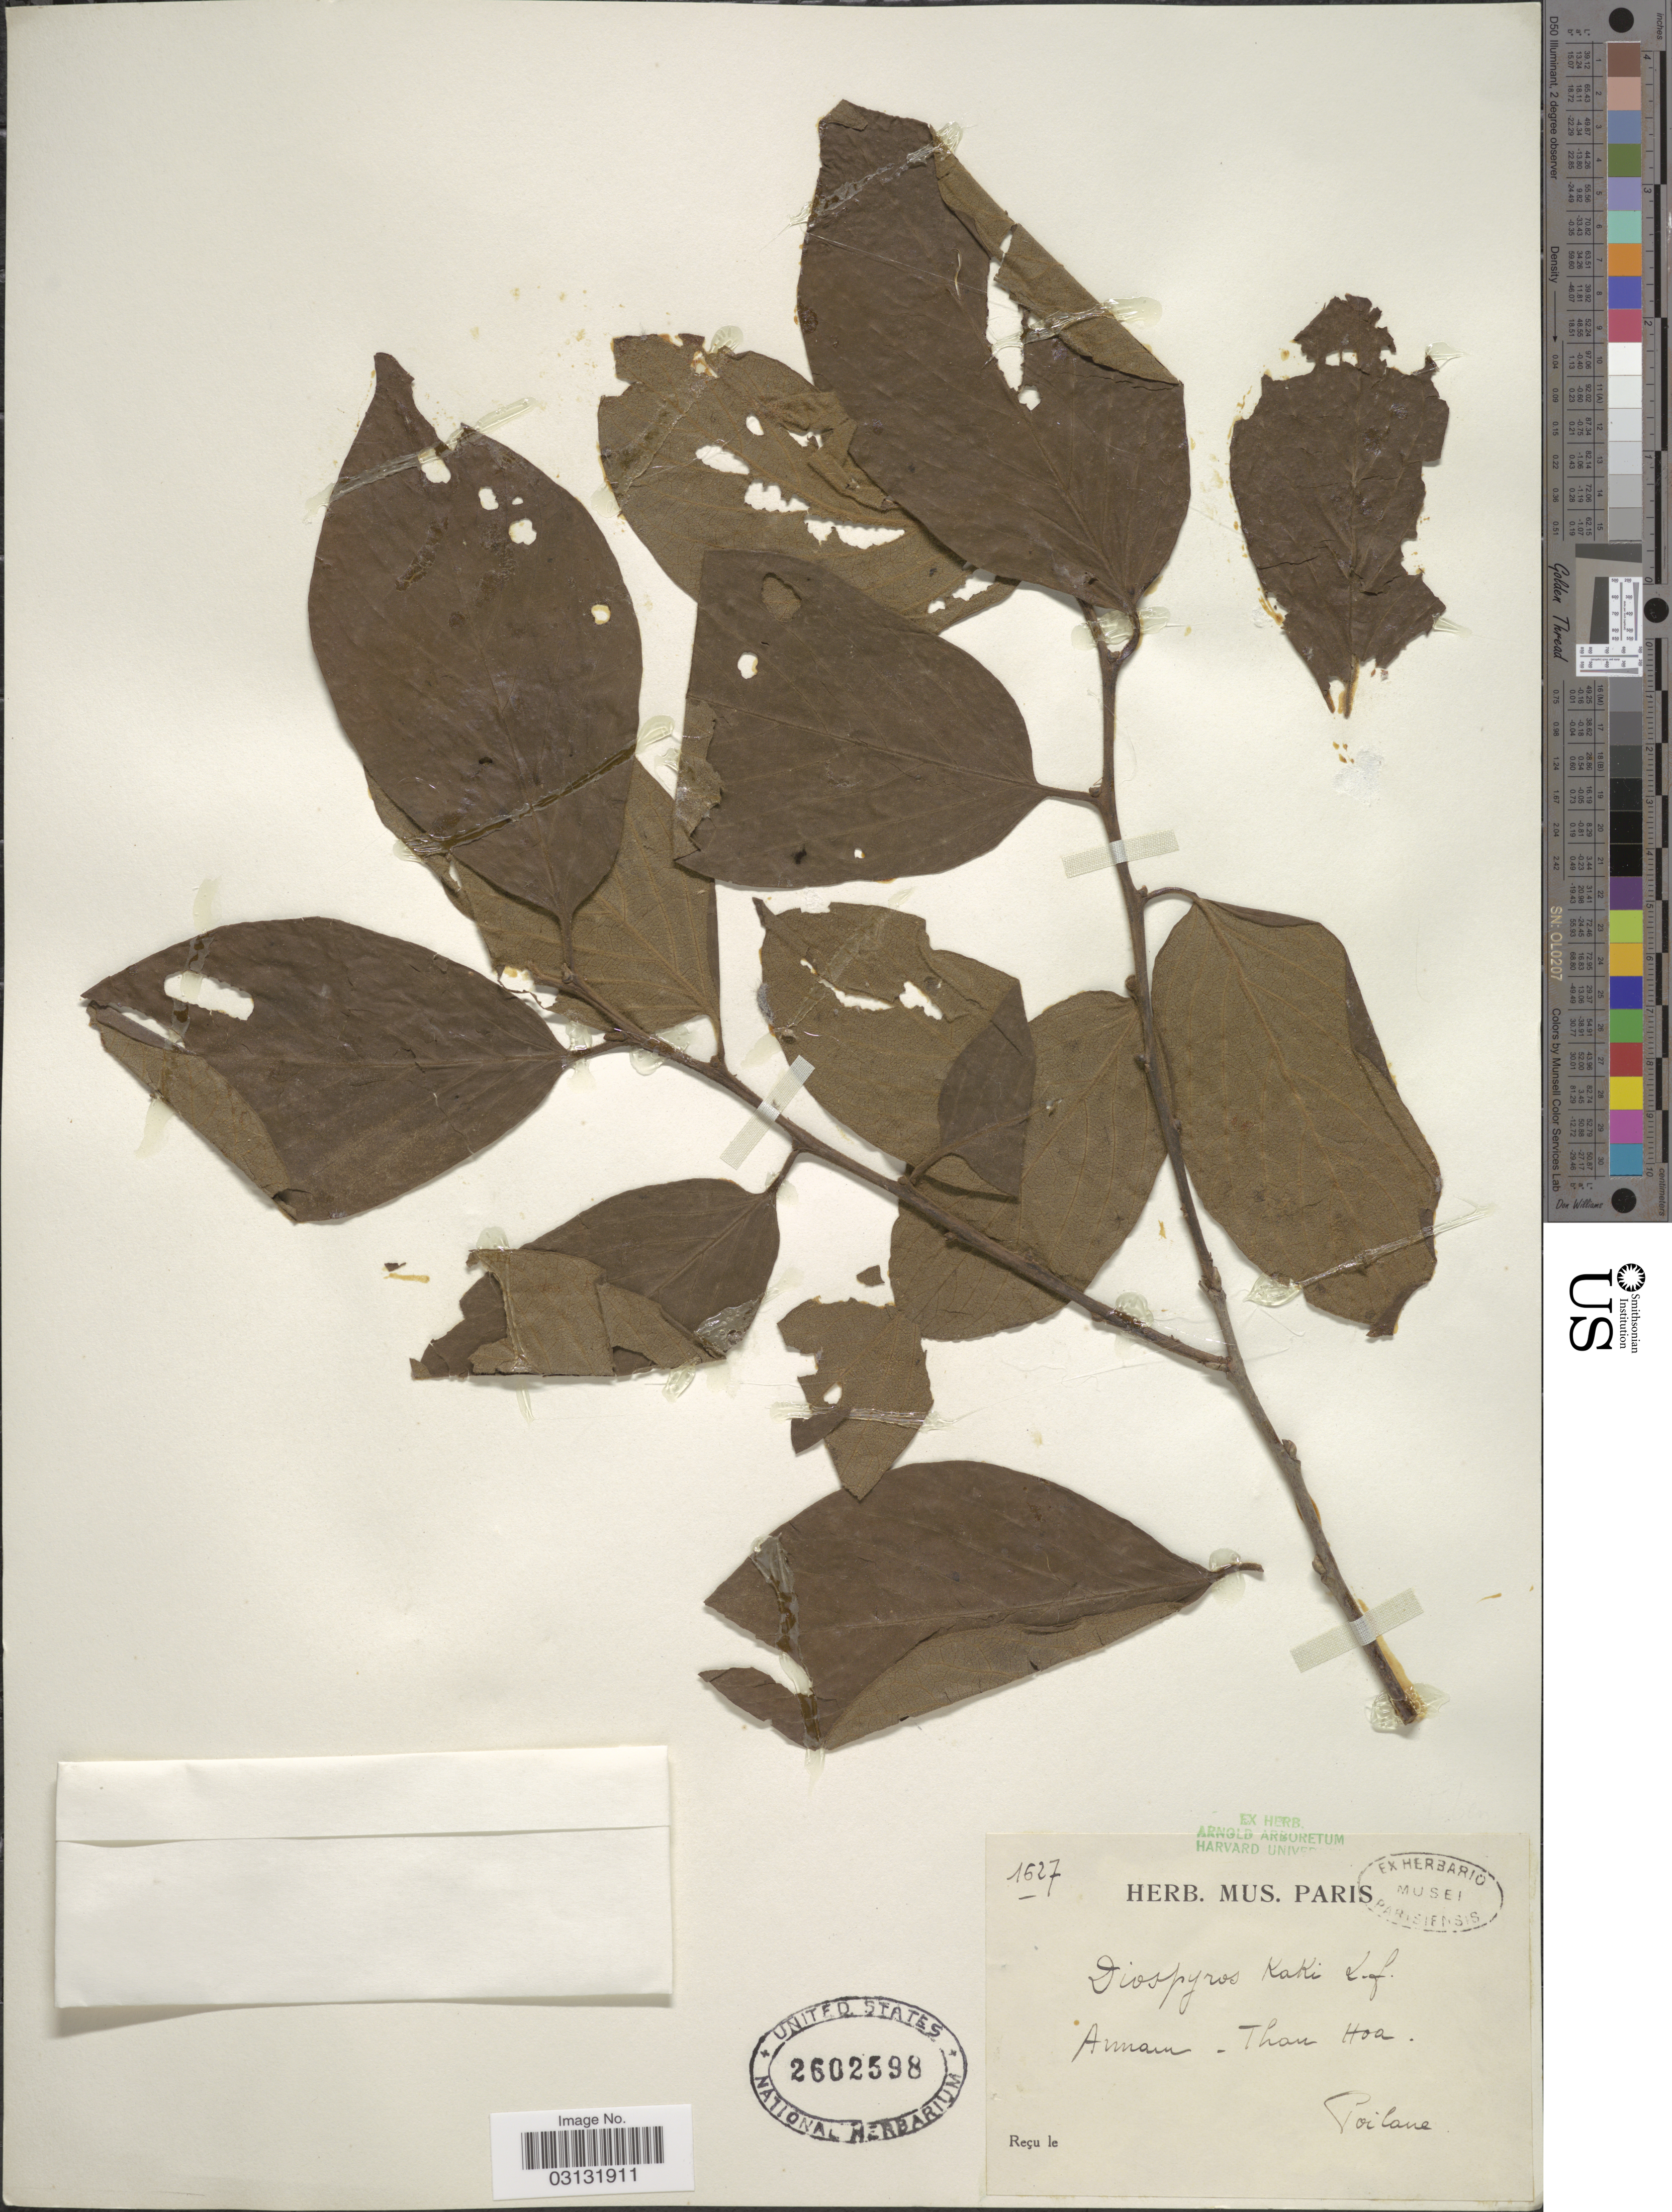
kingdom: Plantae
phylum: Tracheophyta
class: Magnoliopsida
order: Ericales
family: Ebenaceae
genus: Diospyros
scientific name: Diospyros kaki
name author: Thunb.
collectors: -. Poilane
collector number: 1627*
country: Vietnam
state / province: Thanh Hoa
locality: Annam - Than Hoa.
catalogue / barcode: US 2602598